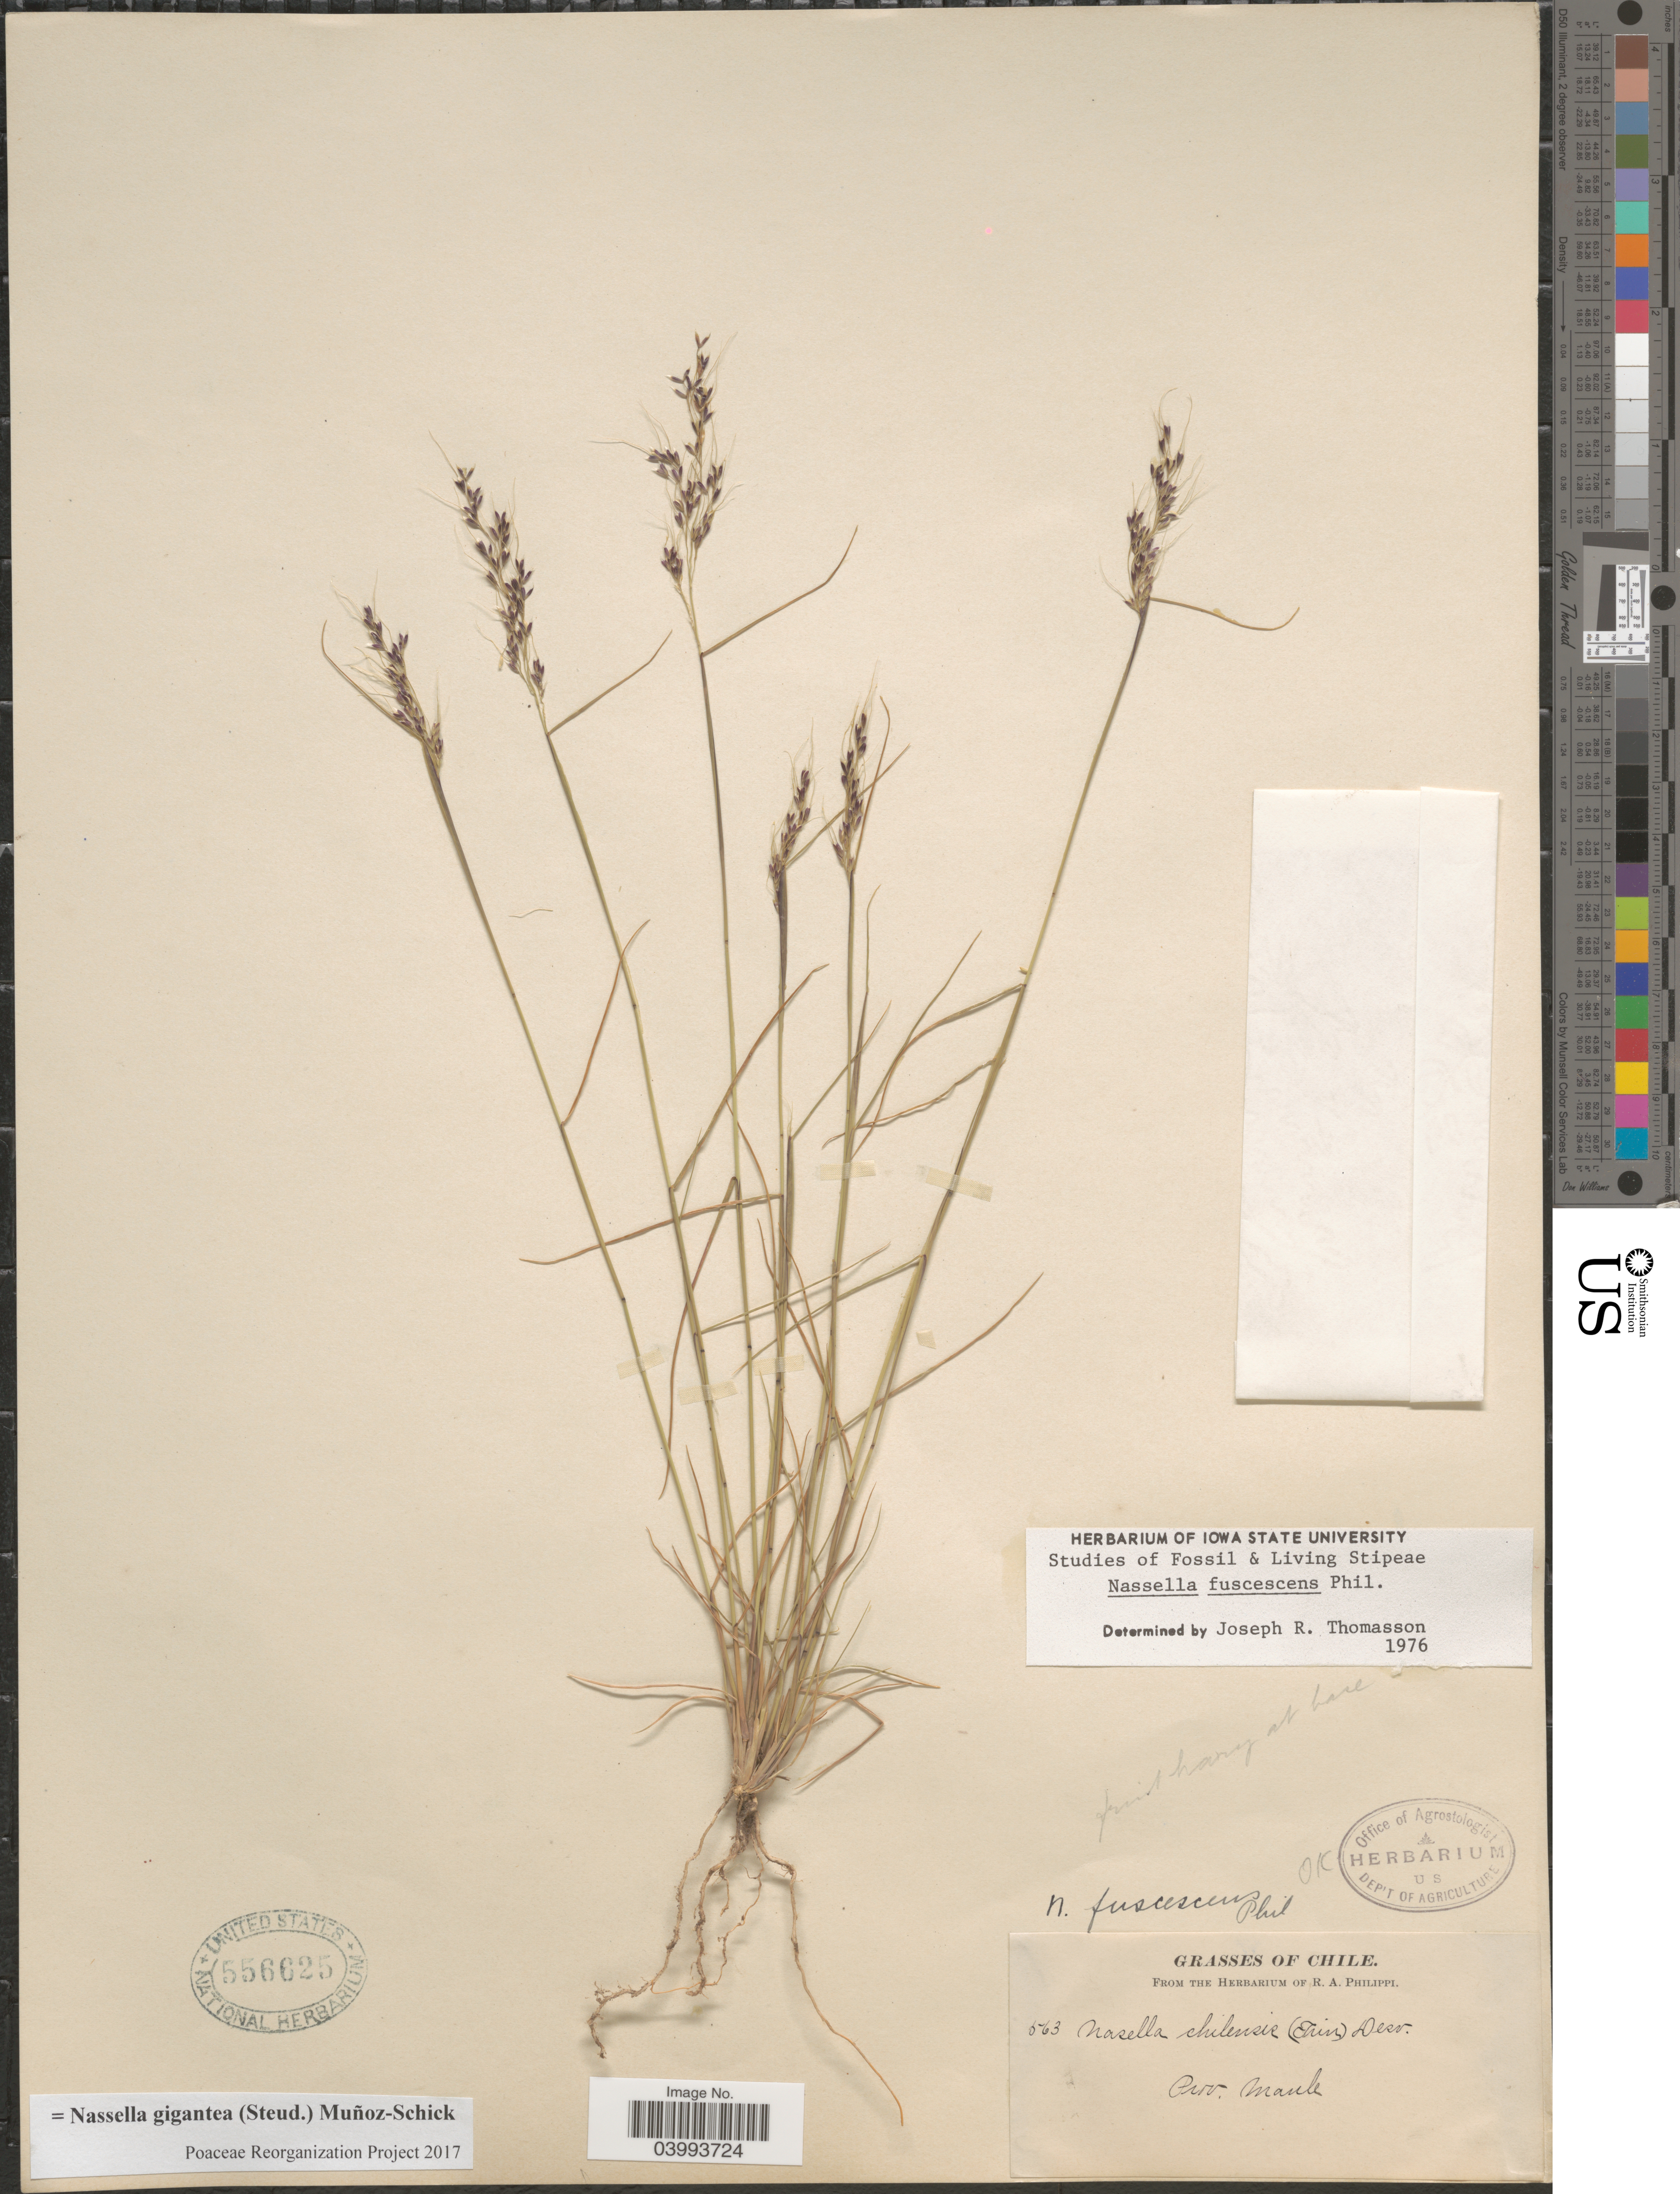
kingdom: Plantae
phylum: Tracheophyta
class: Liliopsida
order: Poales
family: Poaceae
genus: Nassella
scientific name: Nassella gigantea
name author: (Steud.) Muñoz-Schick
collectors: ex. herb. R.A. Philippi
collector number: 563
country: Chile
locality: Prov. Manle.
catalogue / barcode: US 556625